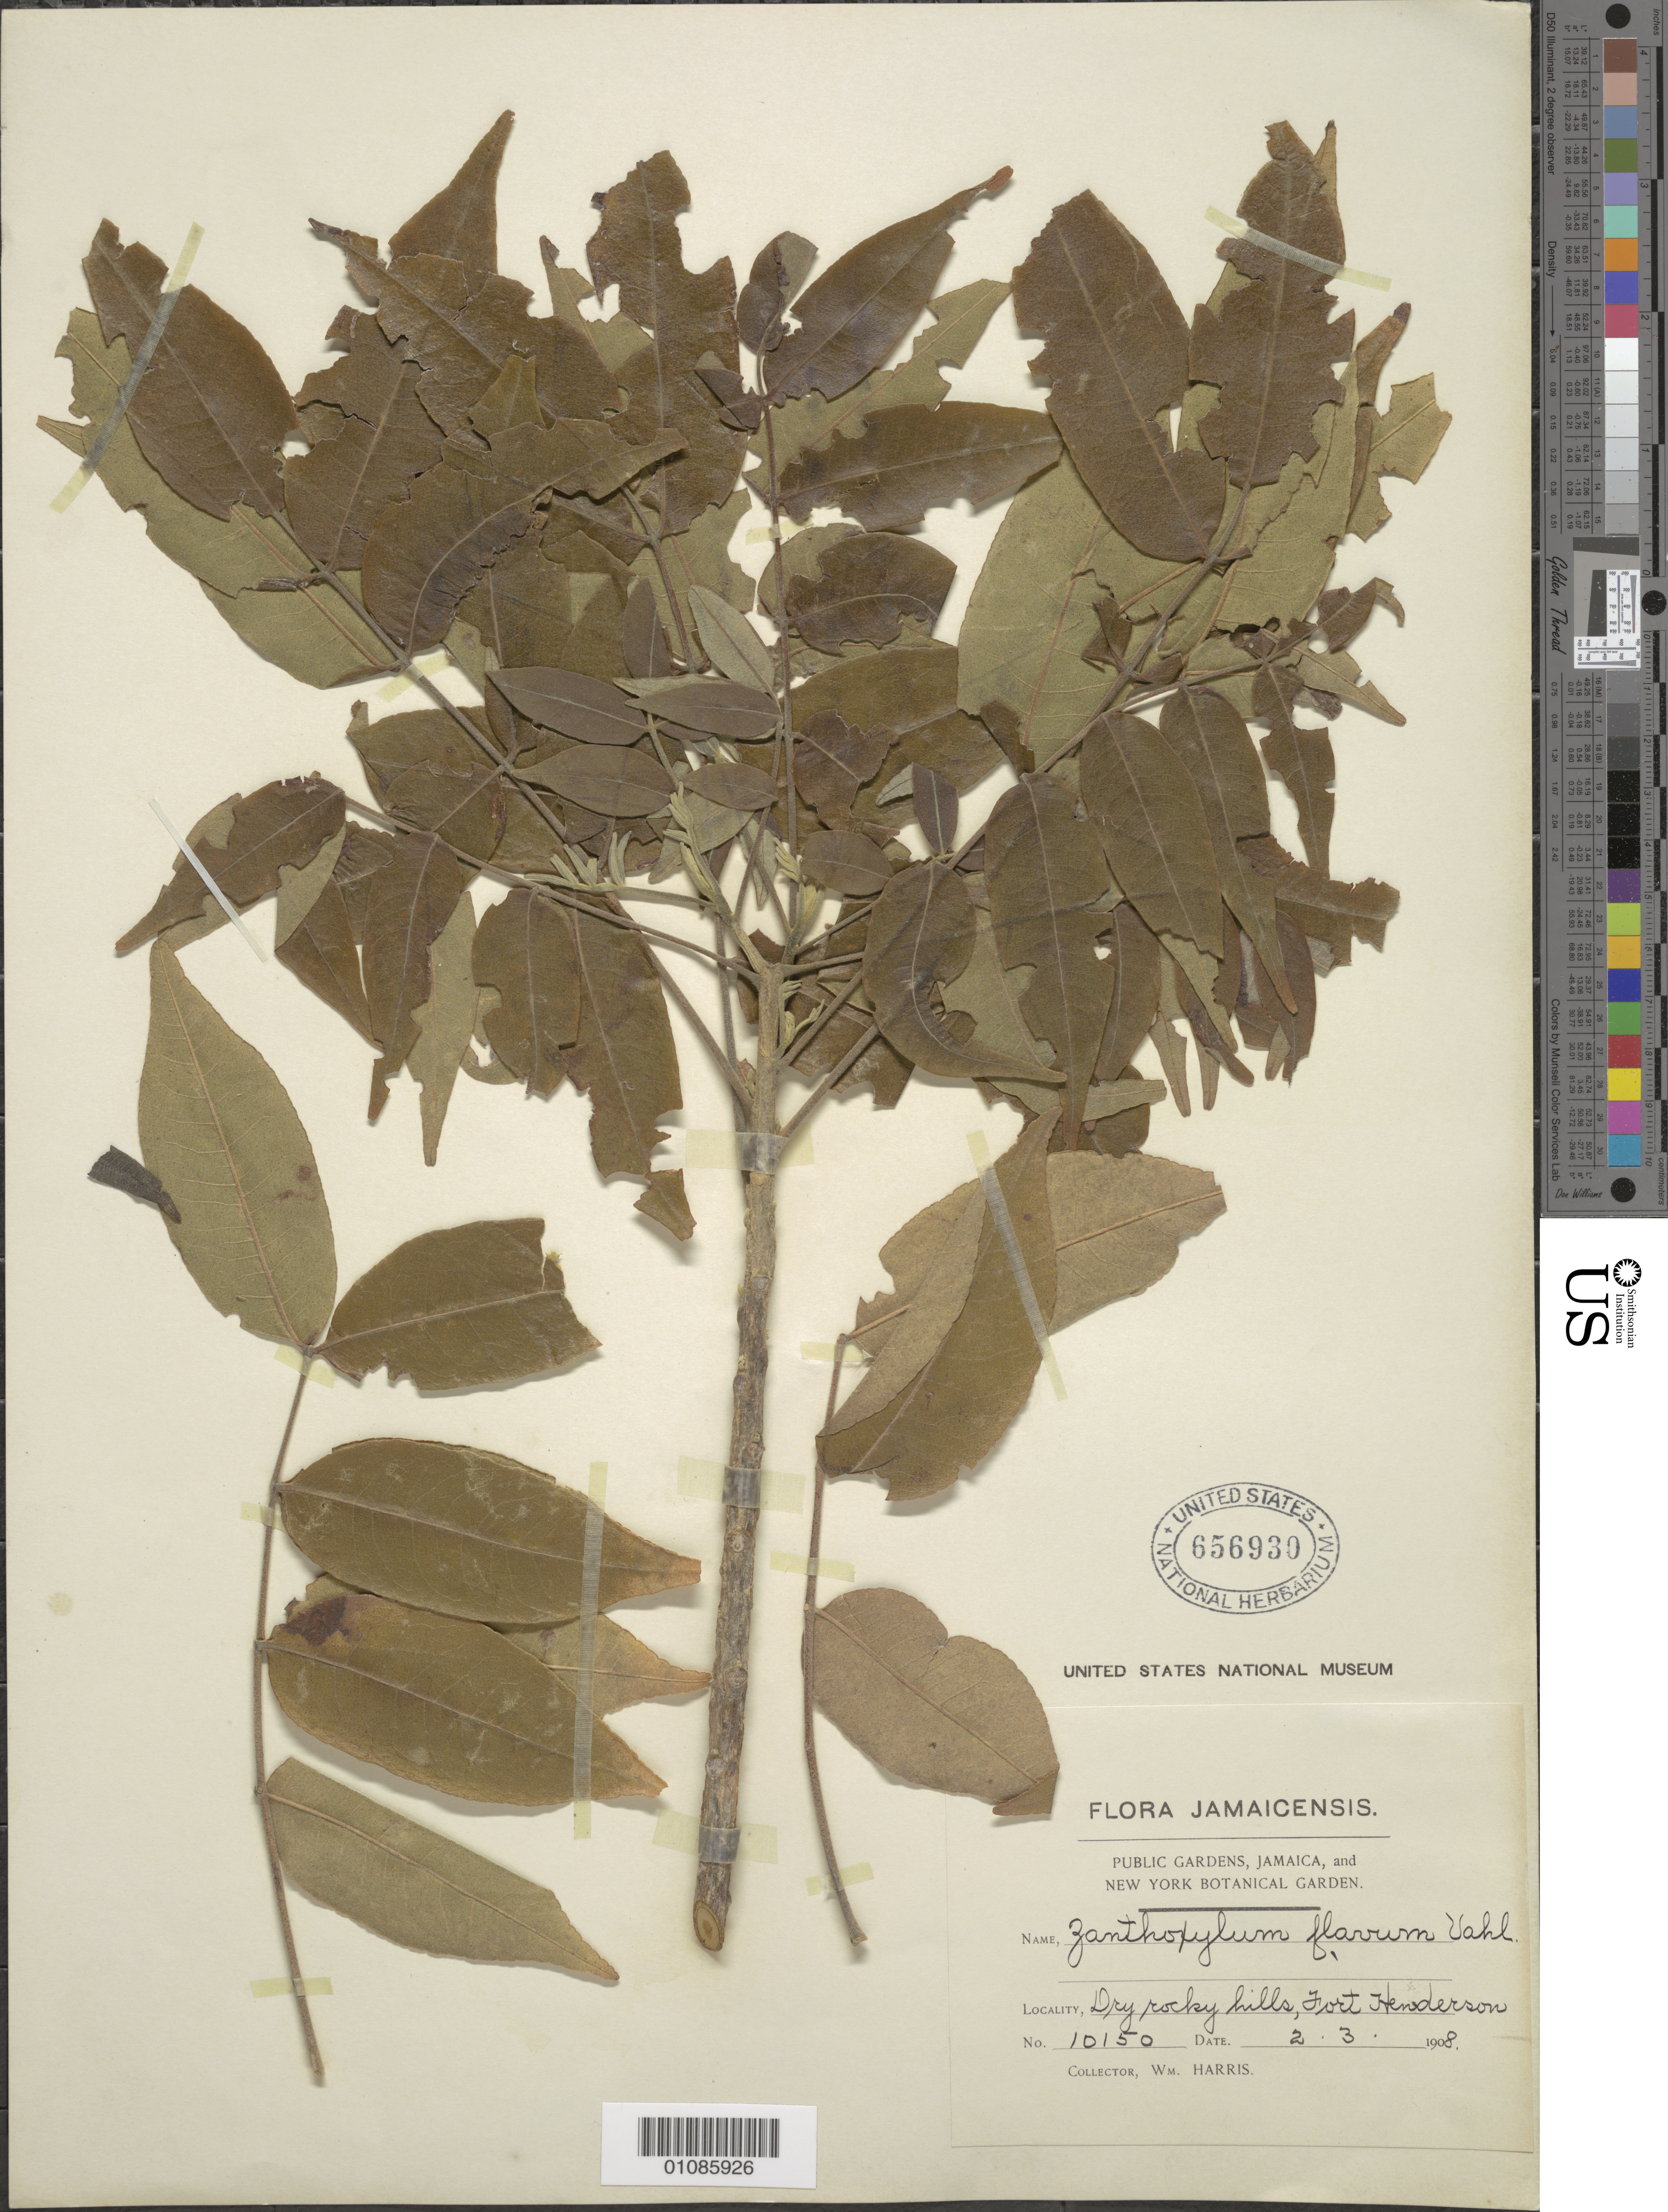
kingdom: Plantae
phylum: Tracheophyta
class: Magnoliopsida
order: Sapindales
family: Rutaceae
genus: Zanthoxylum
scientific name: Zanthoxylum flavum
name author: Vahl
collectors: W. Harris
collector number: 10150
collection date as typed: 03 Feb 1908 or 02 Mar 1908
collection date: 1908-02-03 or 1908-03-02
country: Jamaica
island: Jamaica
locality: Dry, rocky hills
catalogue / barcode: US 656930